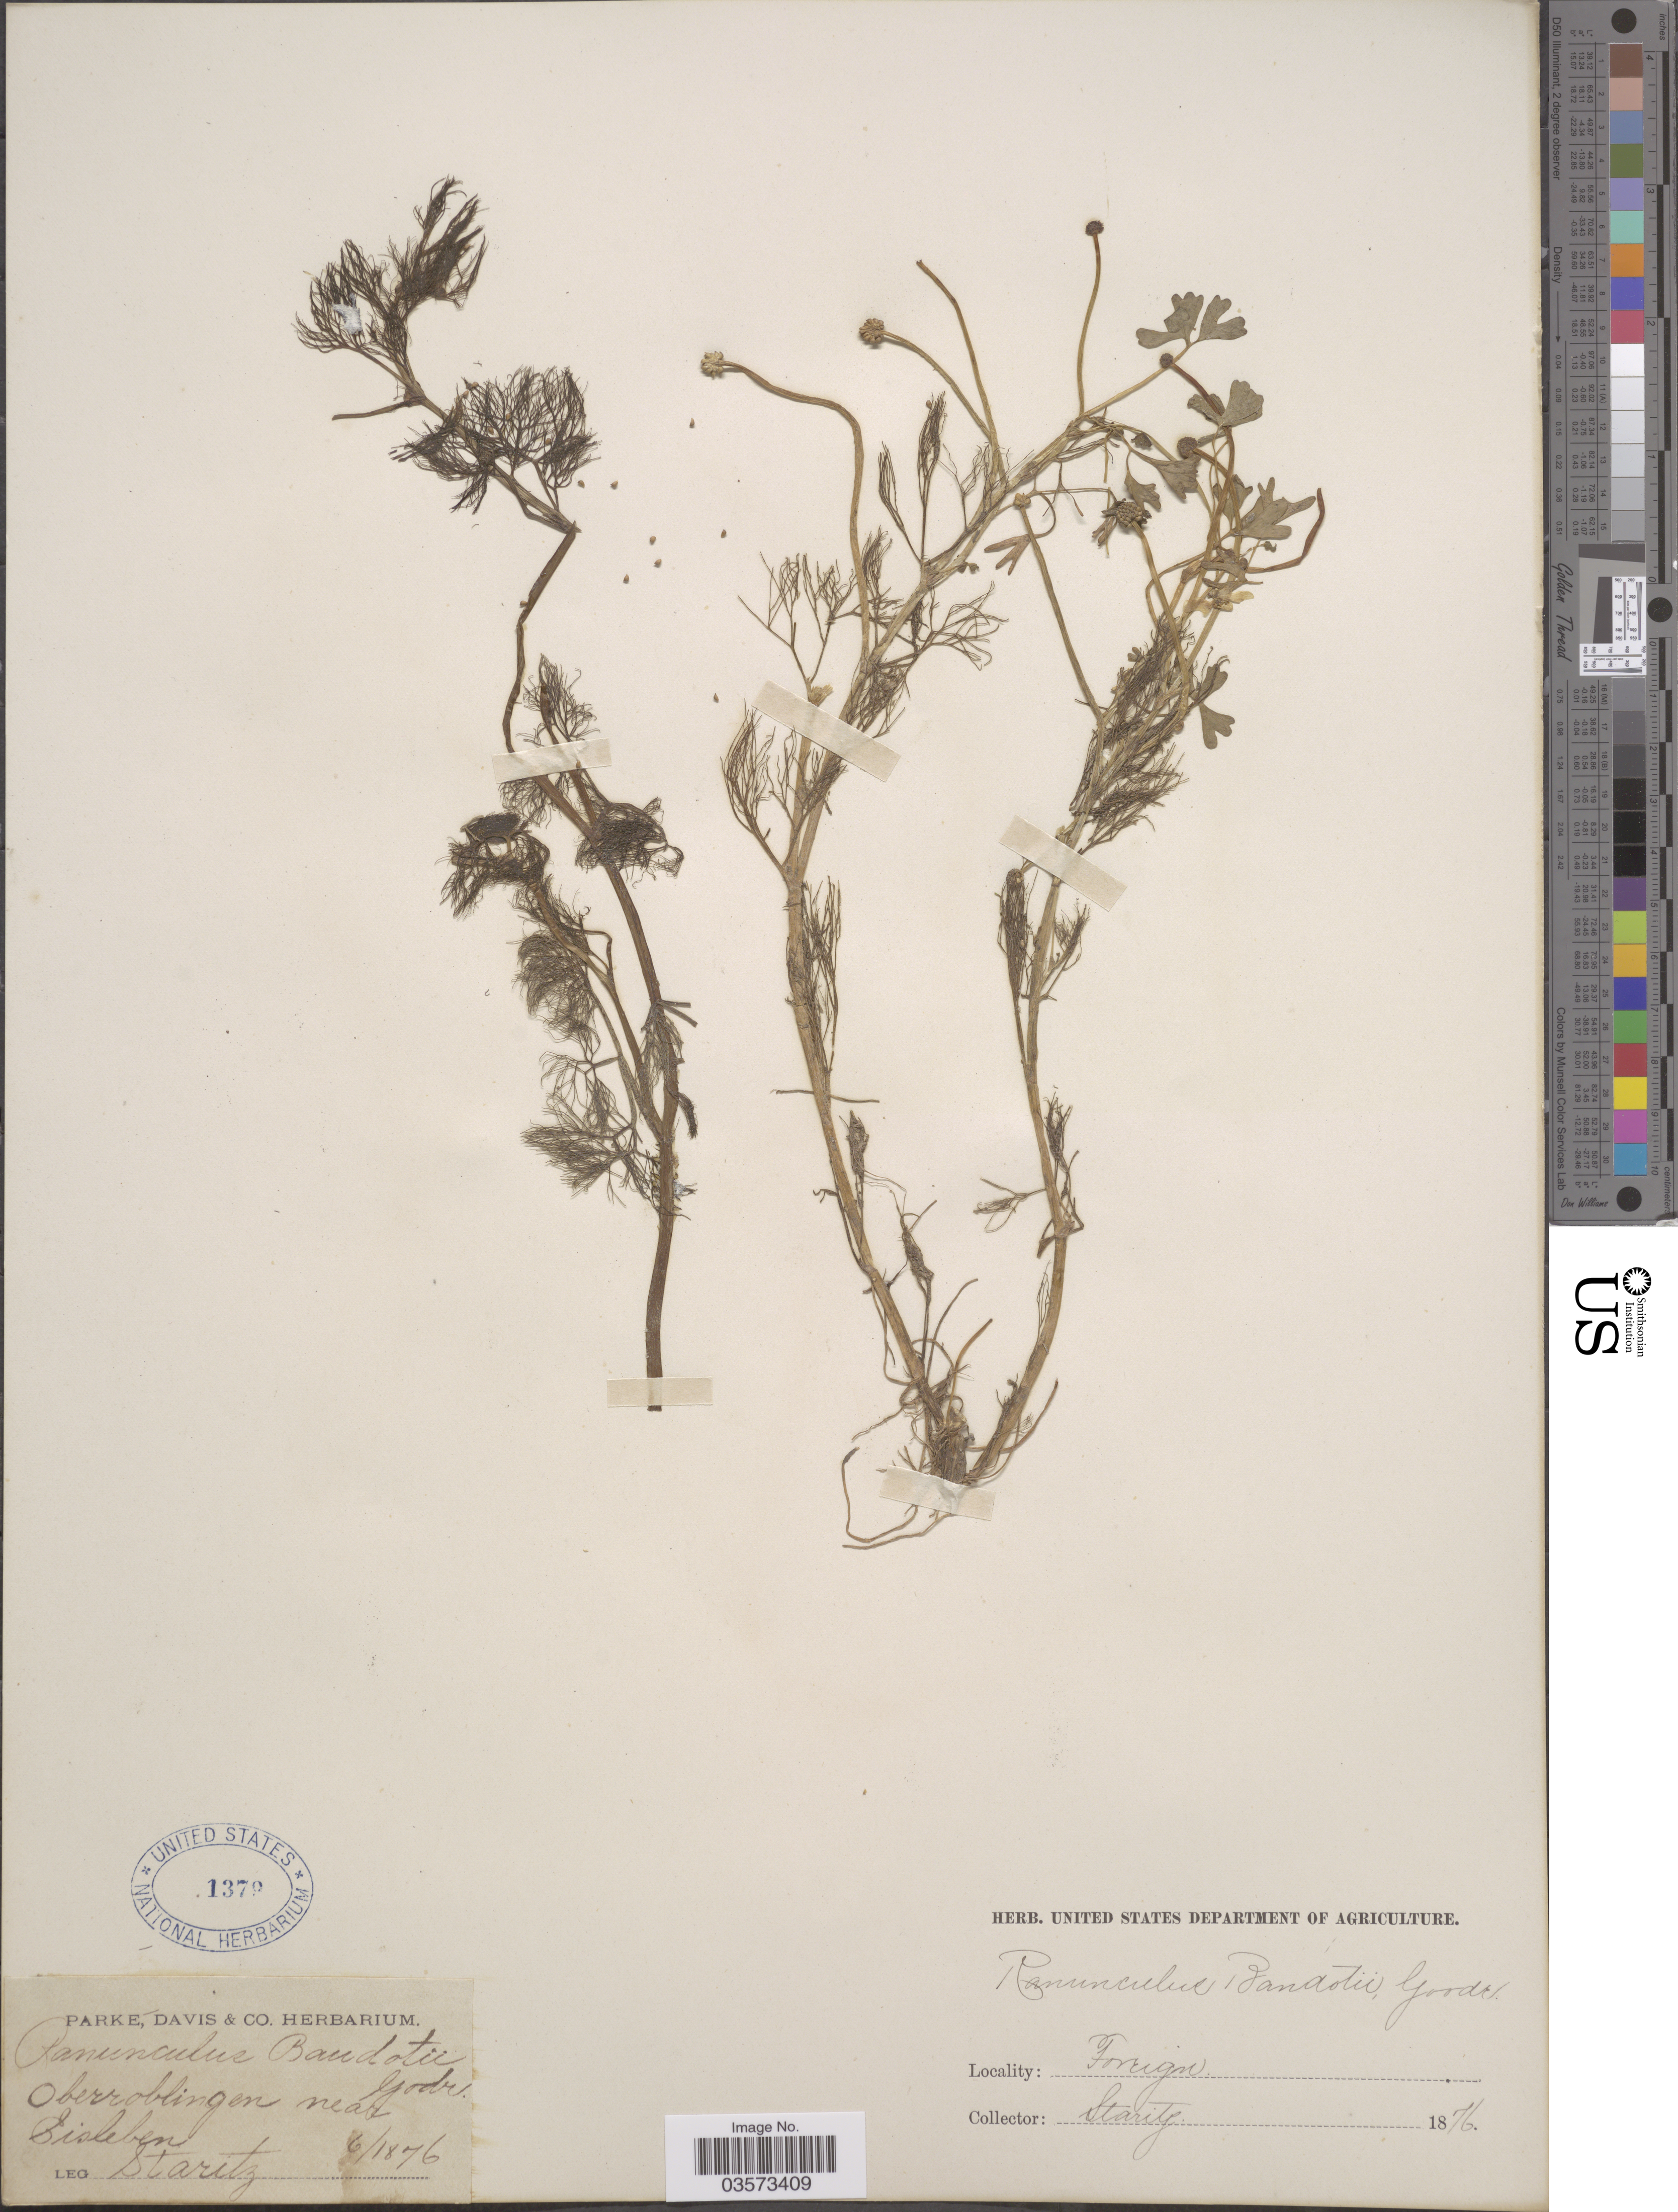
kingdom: Plantae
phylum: Tracheophyta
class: Magnoliopsida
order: Ranunculales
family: Ranunculaceae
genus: Ranunculus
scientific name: Ranunculus baudotii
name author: Godr.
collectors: Staritz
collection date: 1876-06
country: Germany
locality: Oberroblingen near Eisleben.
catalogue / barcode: US 1379